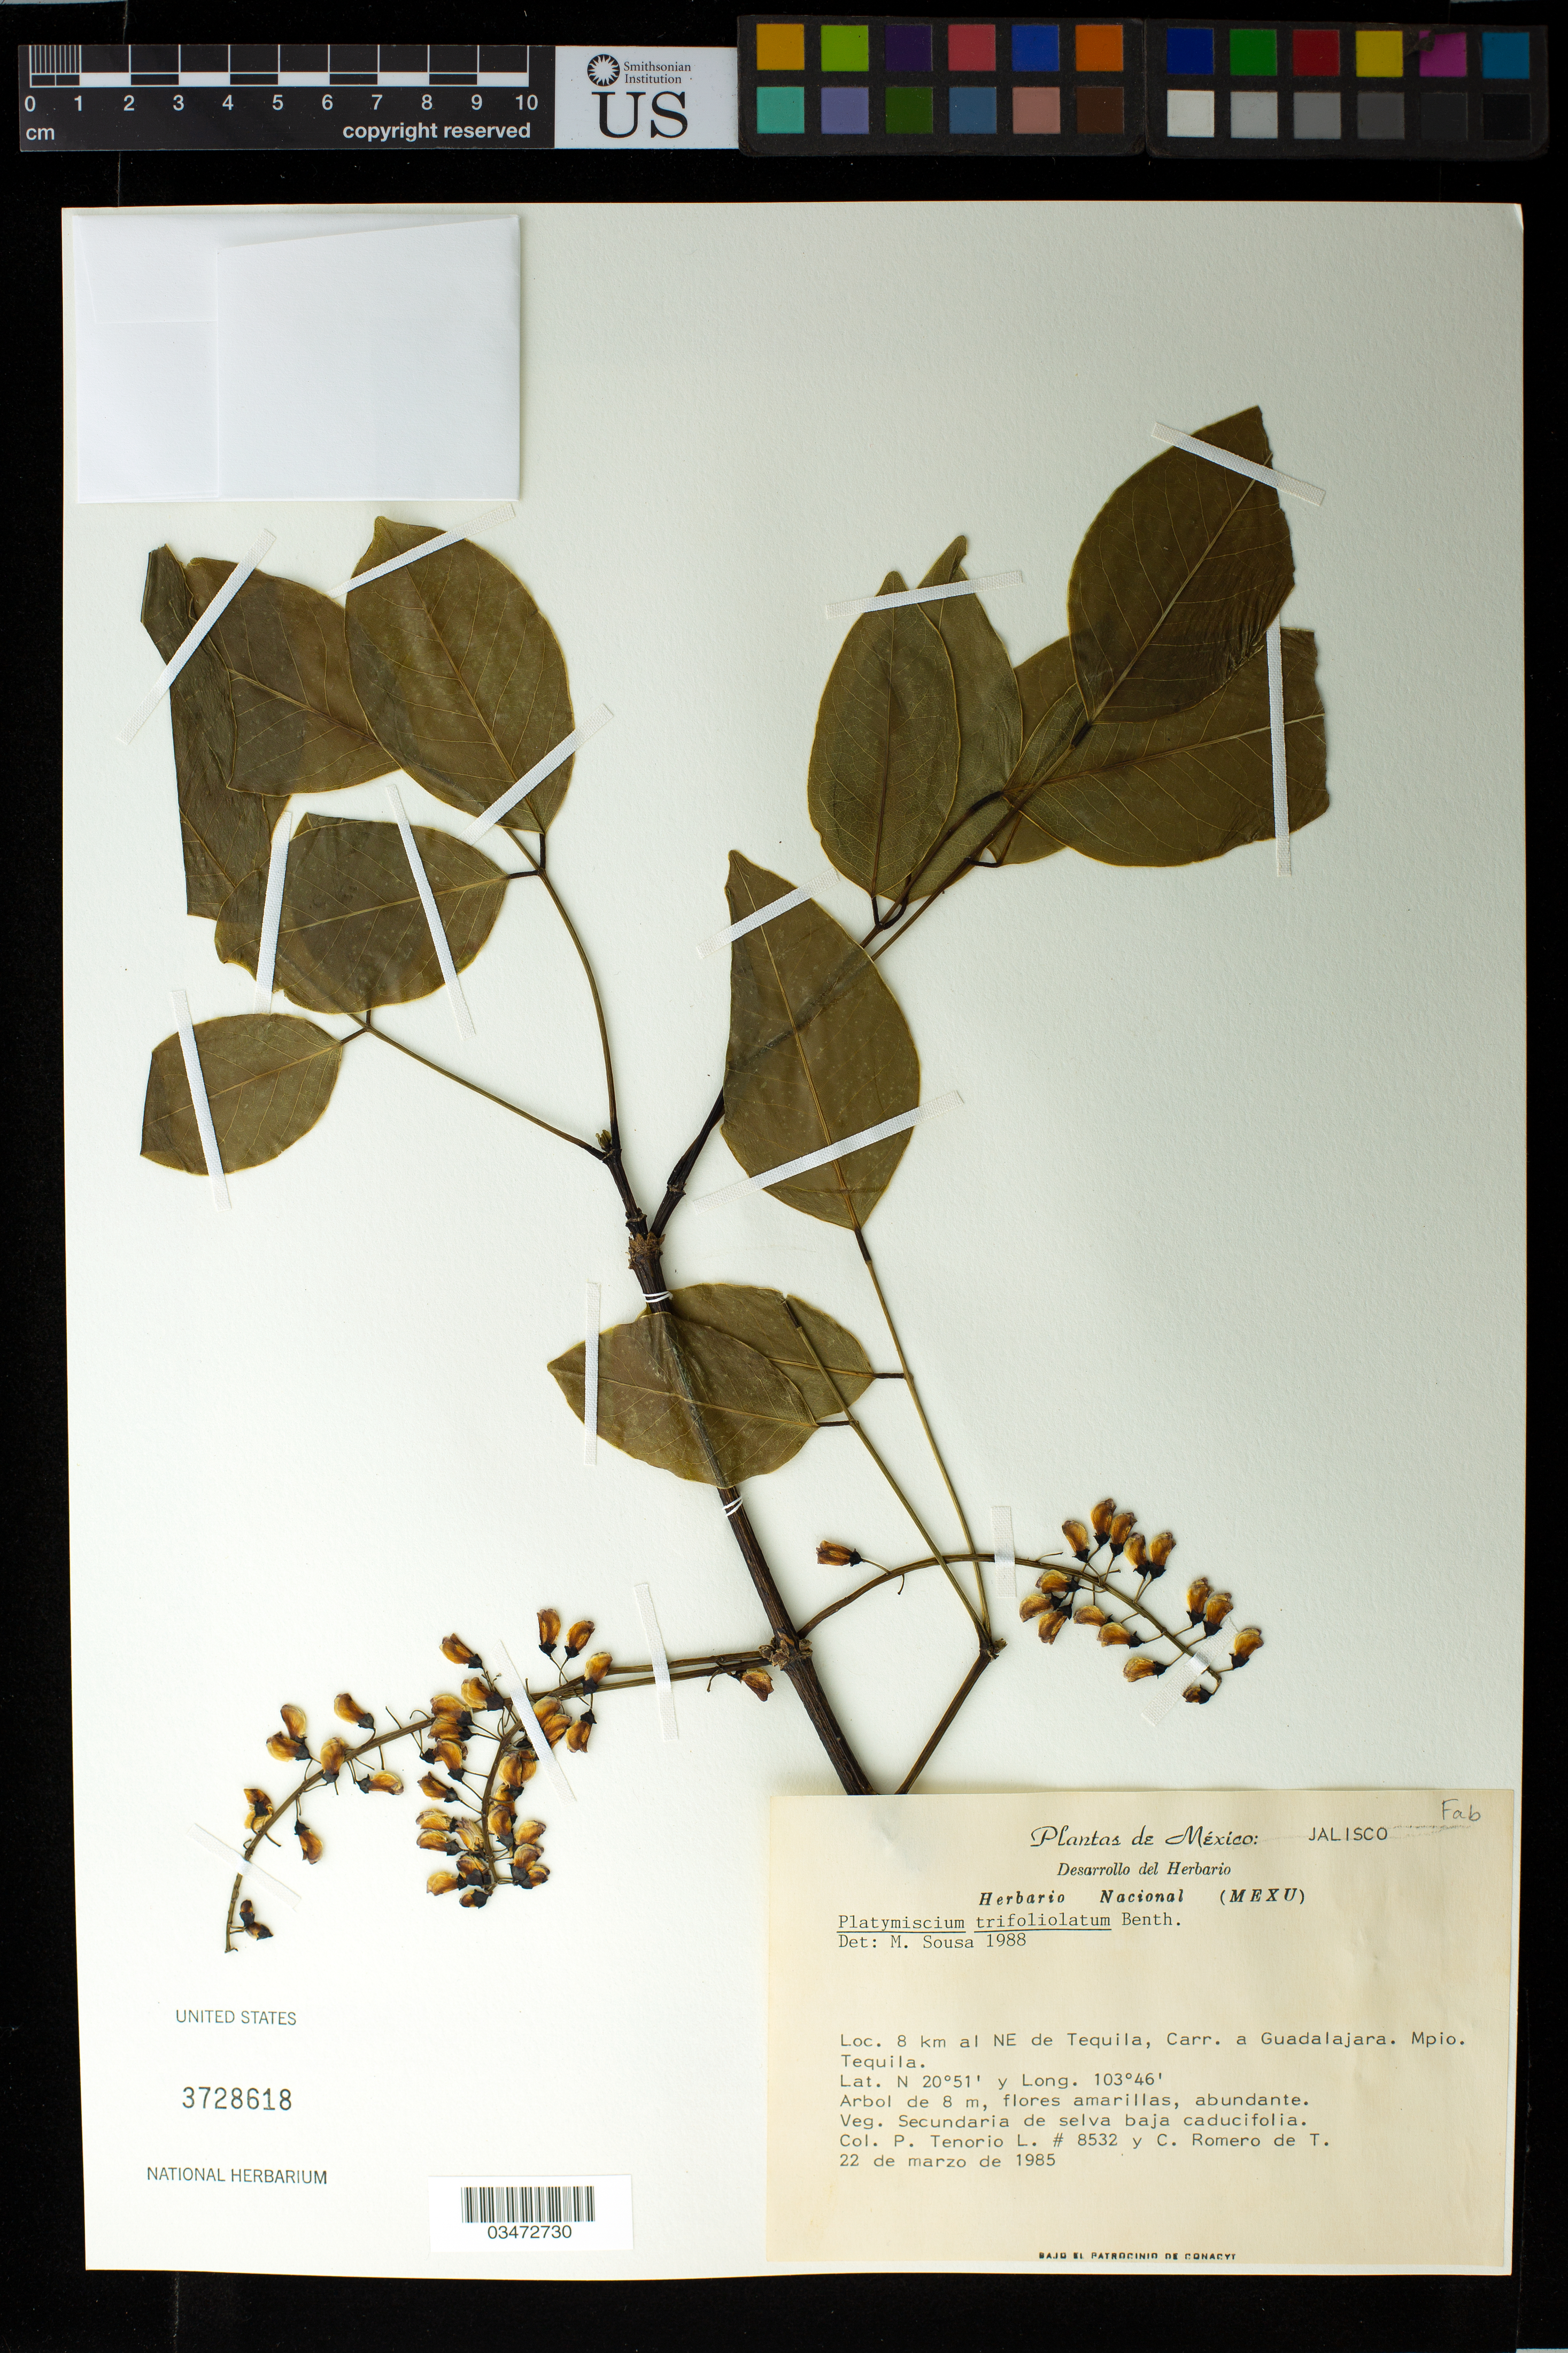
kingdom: Plantae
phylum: Tracheophyta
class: Magnoliopsida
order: Fabales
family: Fabaceae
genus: Platymiscium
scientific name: Platymiscium trifoliolatum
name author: Benth.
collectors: P. Tenorio L. & C. Romero de T.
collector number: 8532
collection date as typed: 22 Mar 1985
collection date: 1985-03-22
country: Mexico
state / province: Jalisco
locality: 8 km al NE de Tequila, Carr. a Guadalajara. Mpio. Tequila.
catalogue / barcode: US 3728618